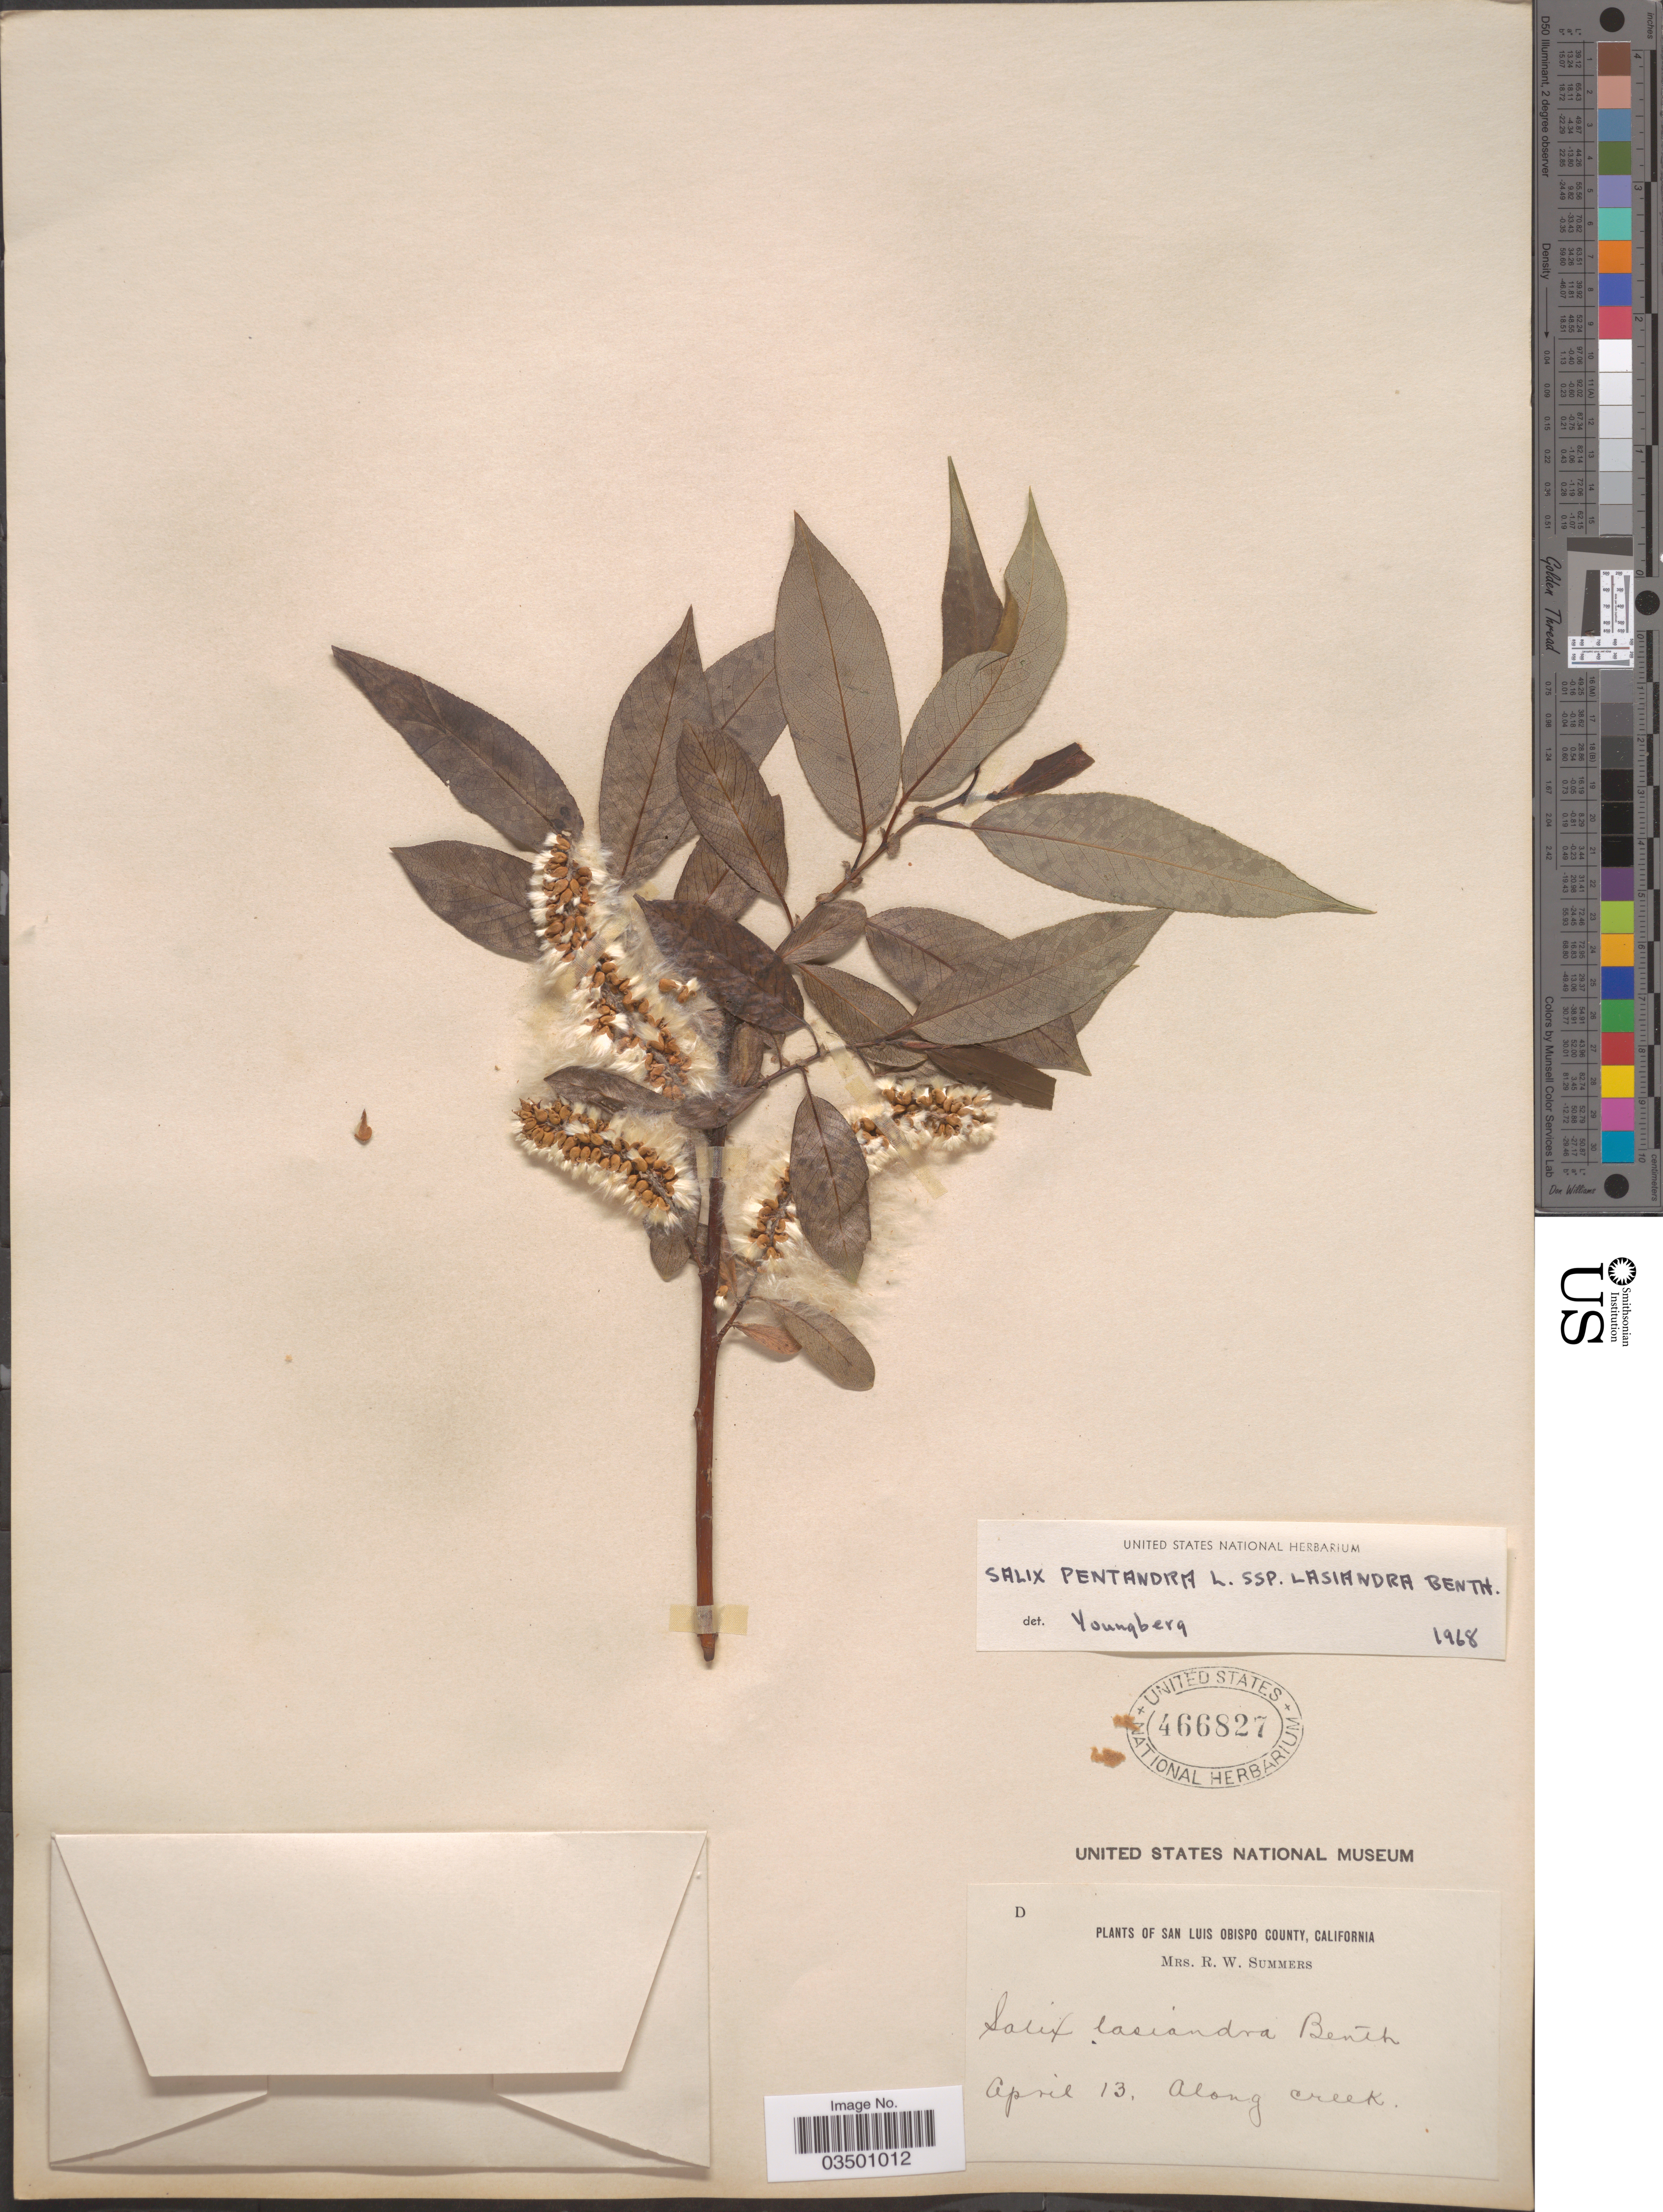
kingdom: Plantae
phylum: Tracheophyta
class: Magnoliopsida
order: Malpighiales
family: Salicaceae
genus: Salix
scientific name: Salix lasiandra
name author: Benth.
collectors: R. Summers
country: United States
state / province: California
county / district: San Luis Obispo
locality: San Luis Obispo County. Along creek.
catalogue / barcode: US 466827